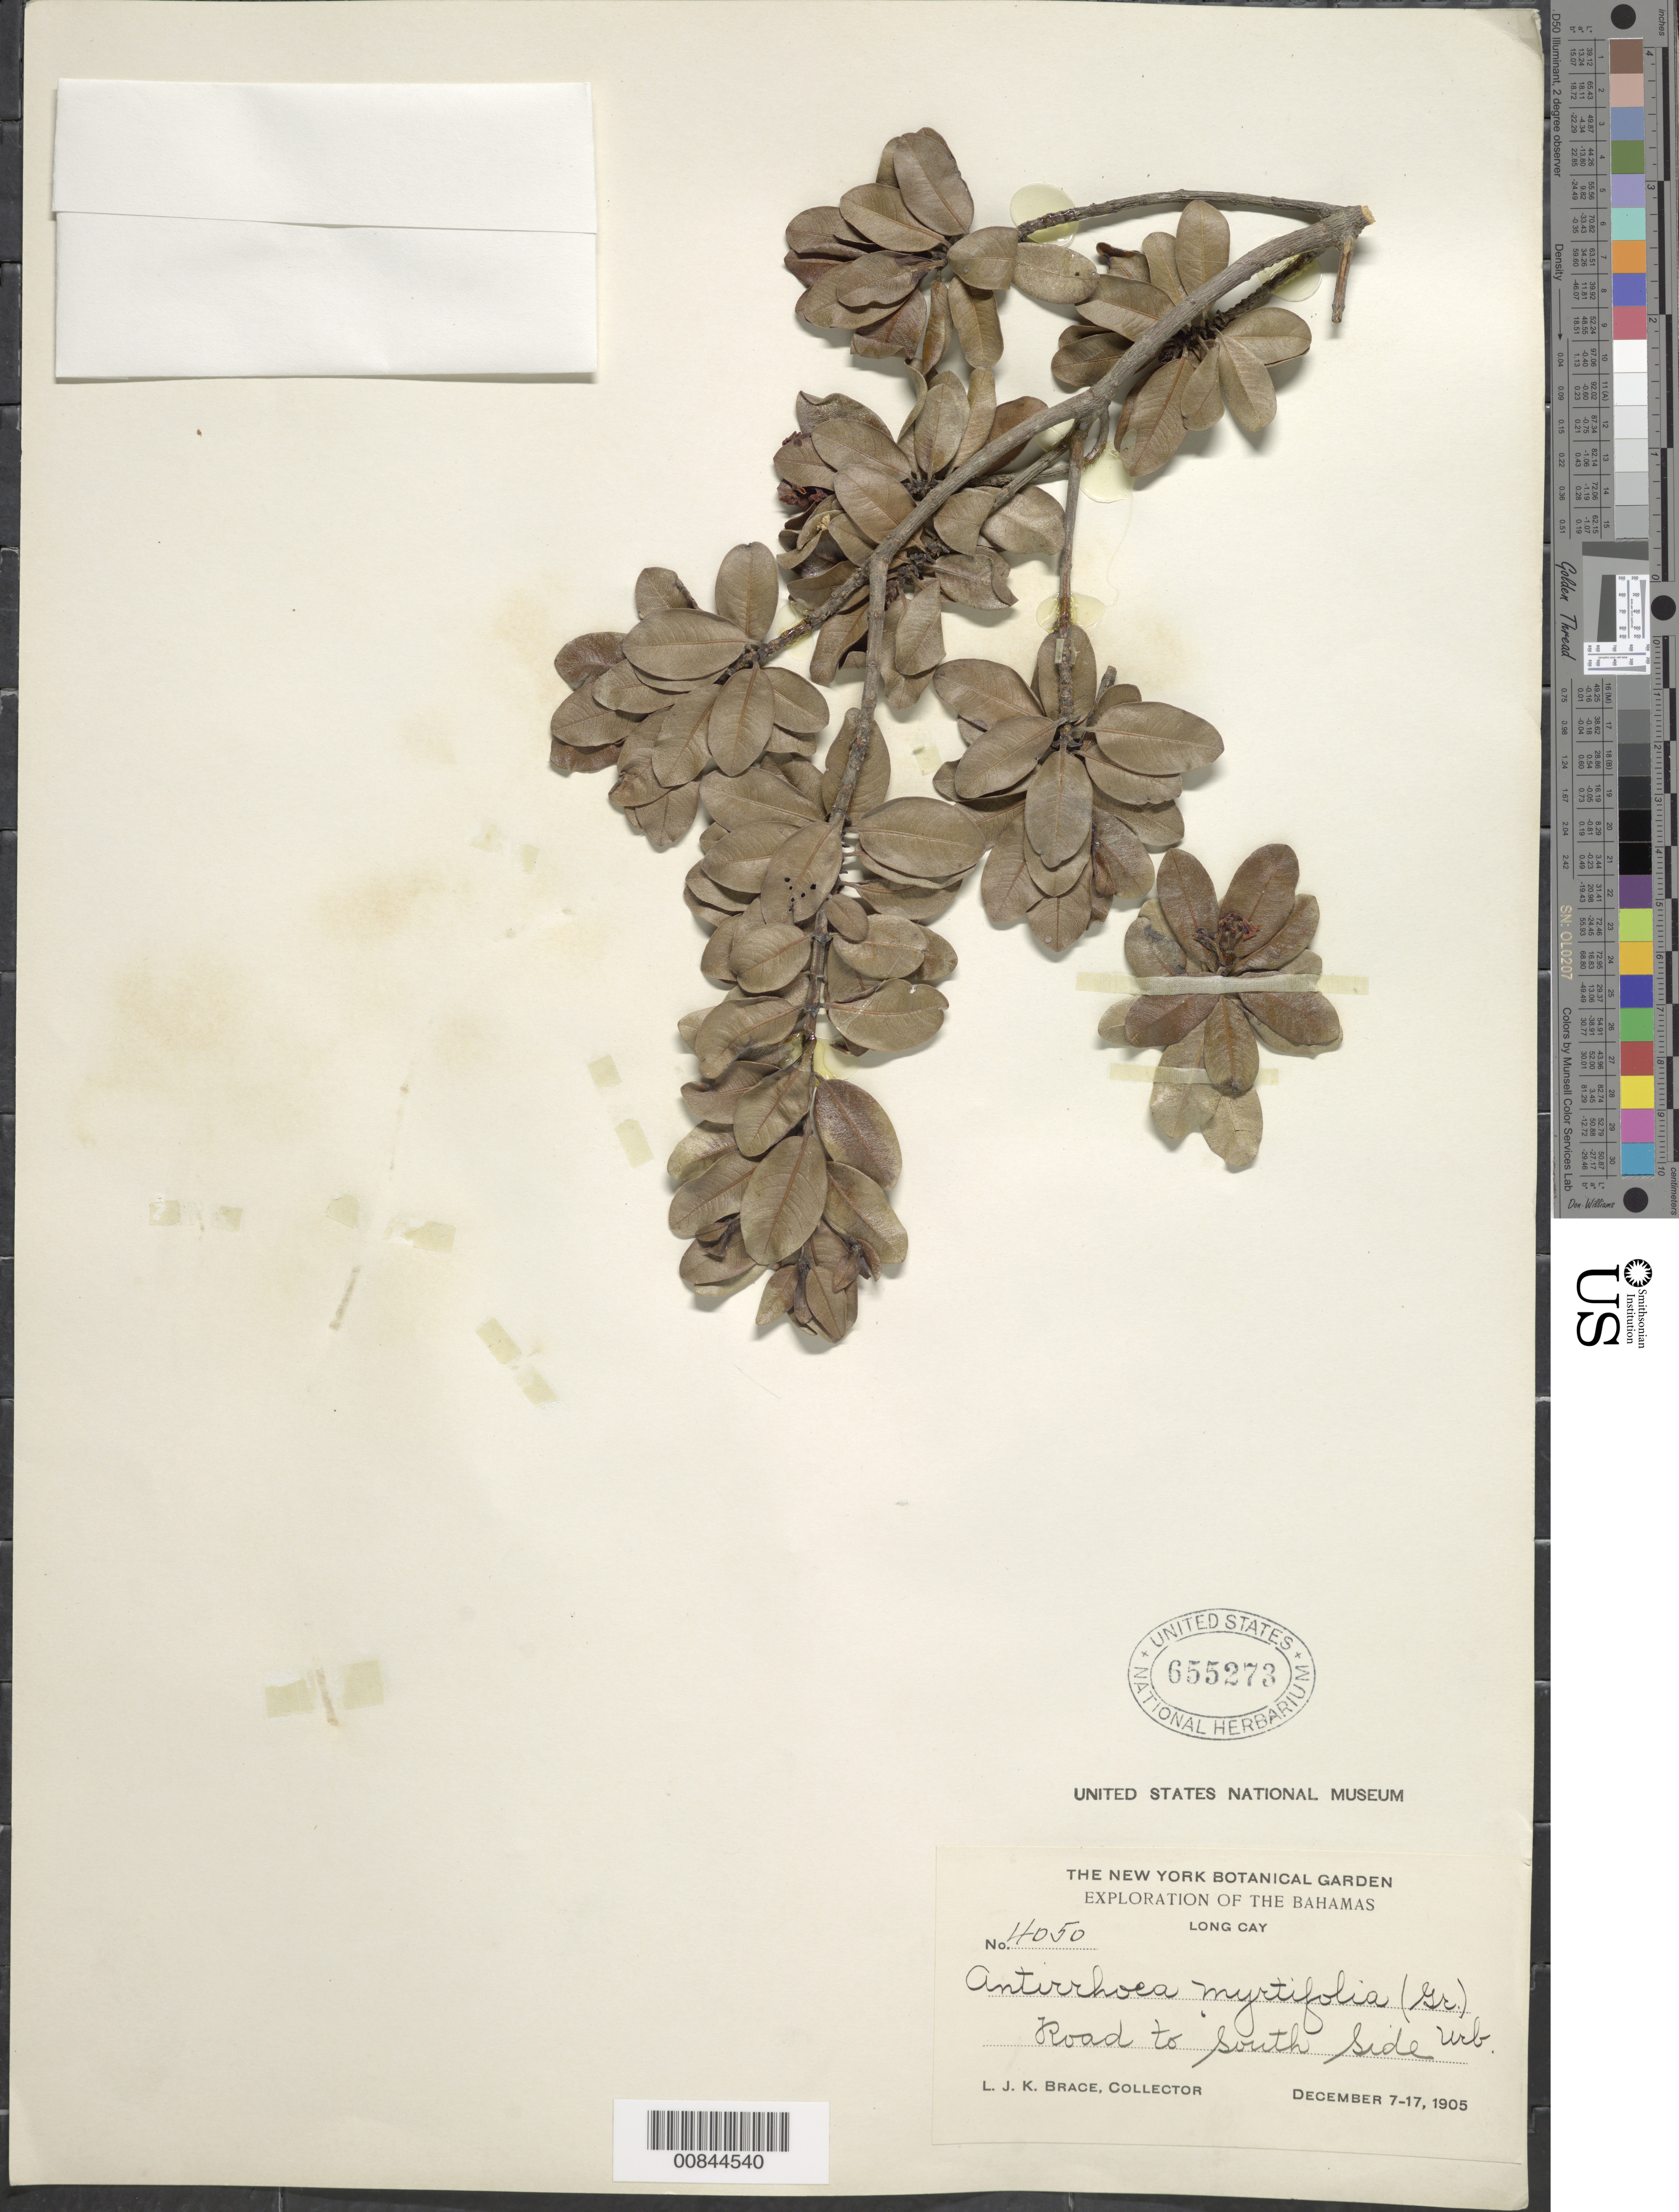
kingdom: Plantae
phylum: Tracheophyta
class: Magnoliopsida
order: Gentianales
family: Rubiaceae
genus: Stenostomum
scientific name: Stenostomum myrtifolium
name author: Griseb.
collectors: L. J. K. Brace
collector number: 4050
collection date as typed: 07 Dec 1905 to 17 Dec 1905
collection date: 1905-12-07/1905-12-17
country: Bahamas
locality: Long Cay. Road to South Side.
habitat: Along road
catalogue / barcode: US 655273